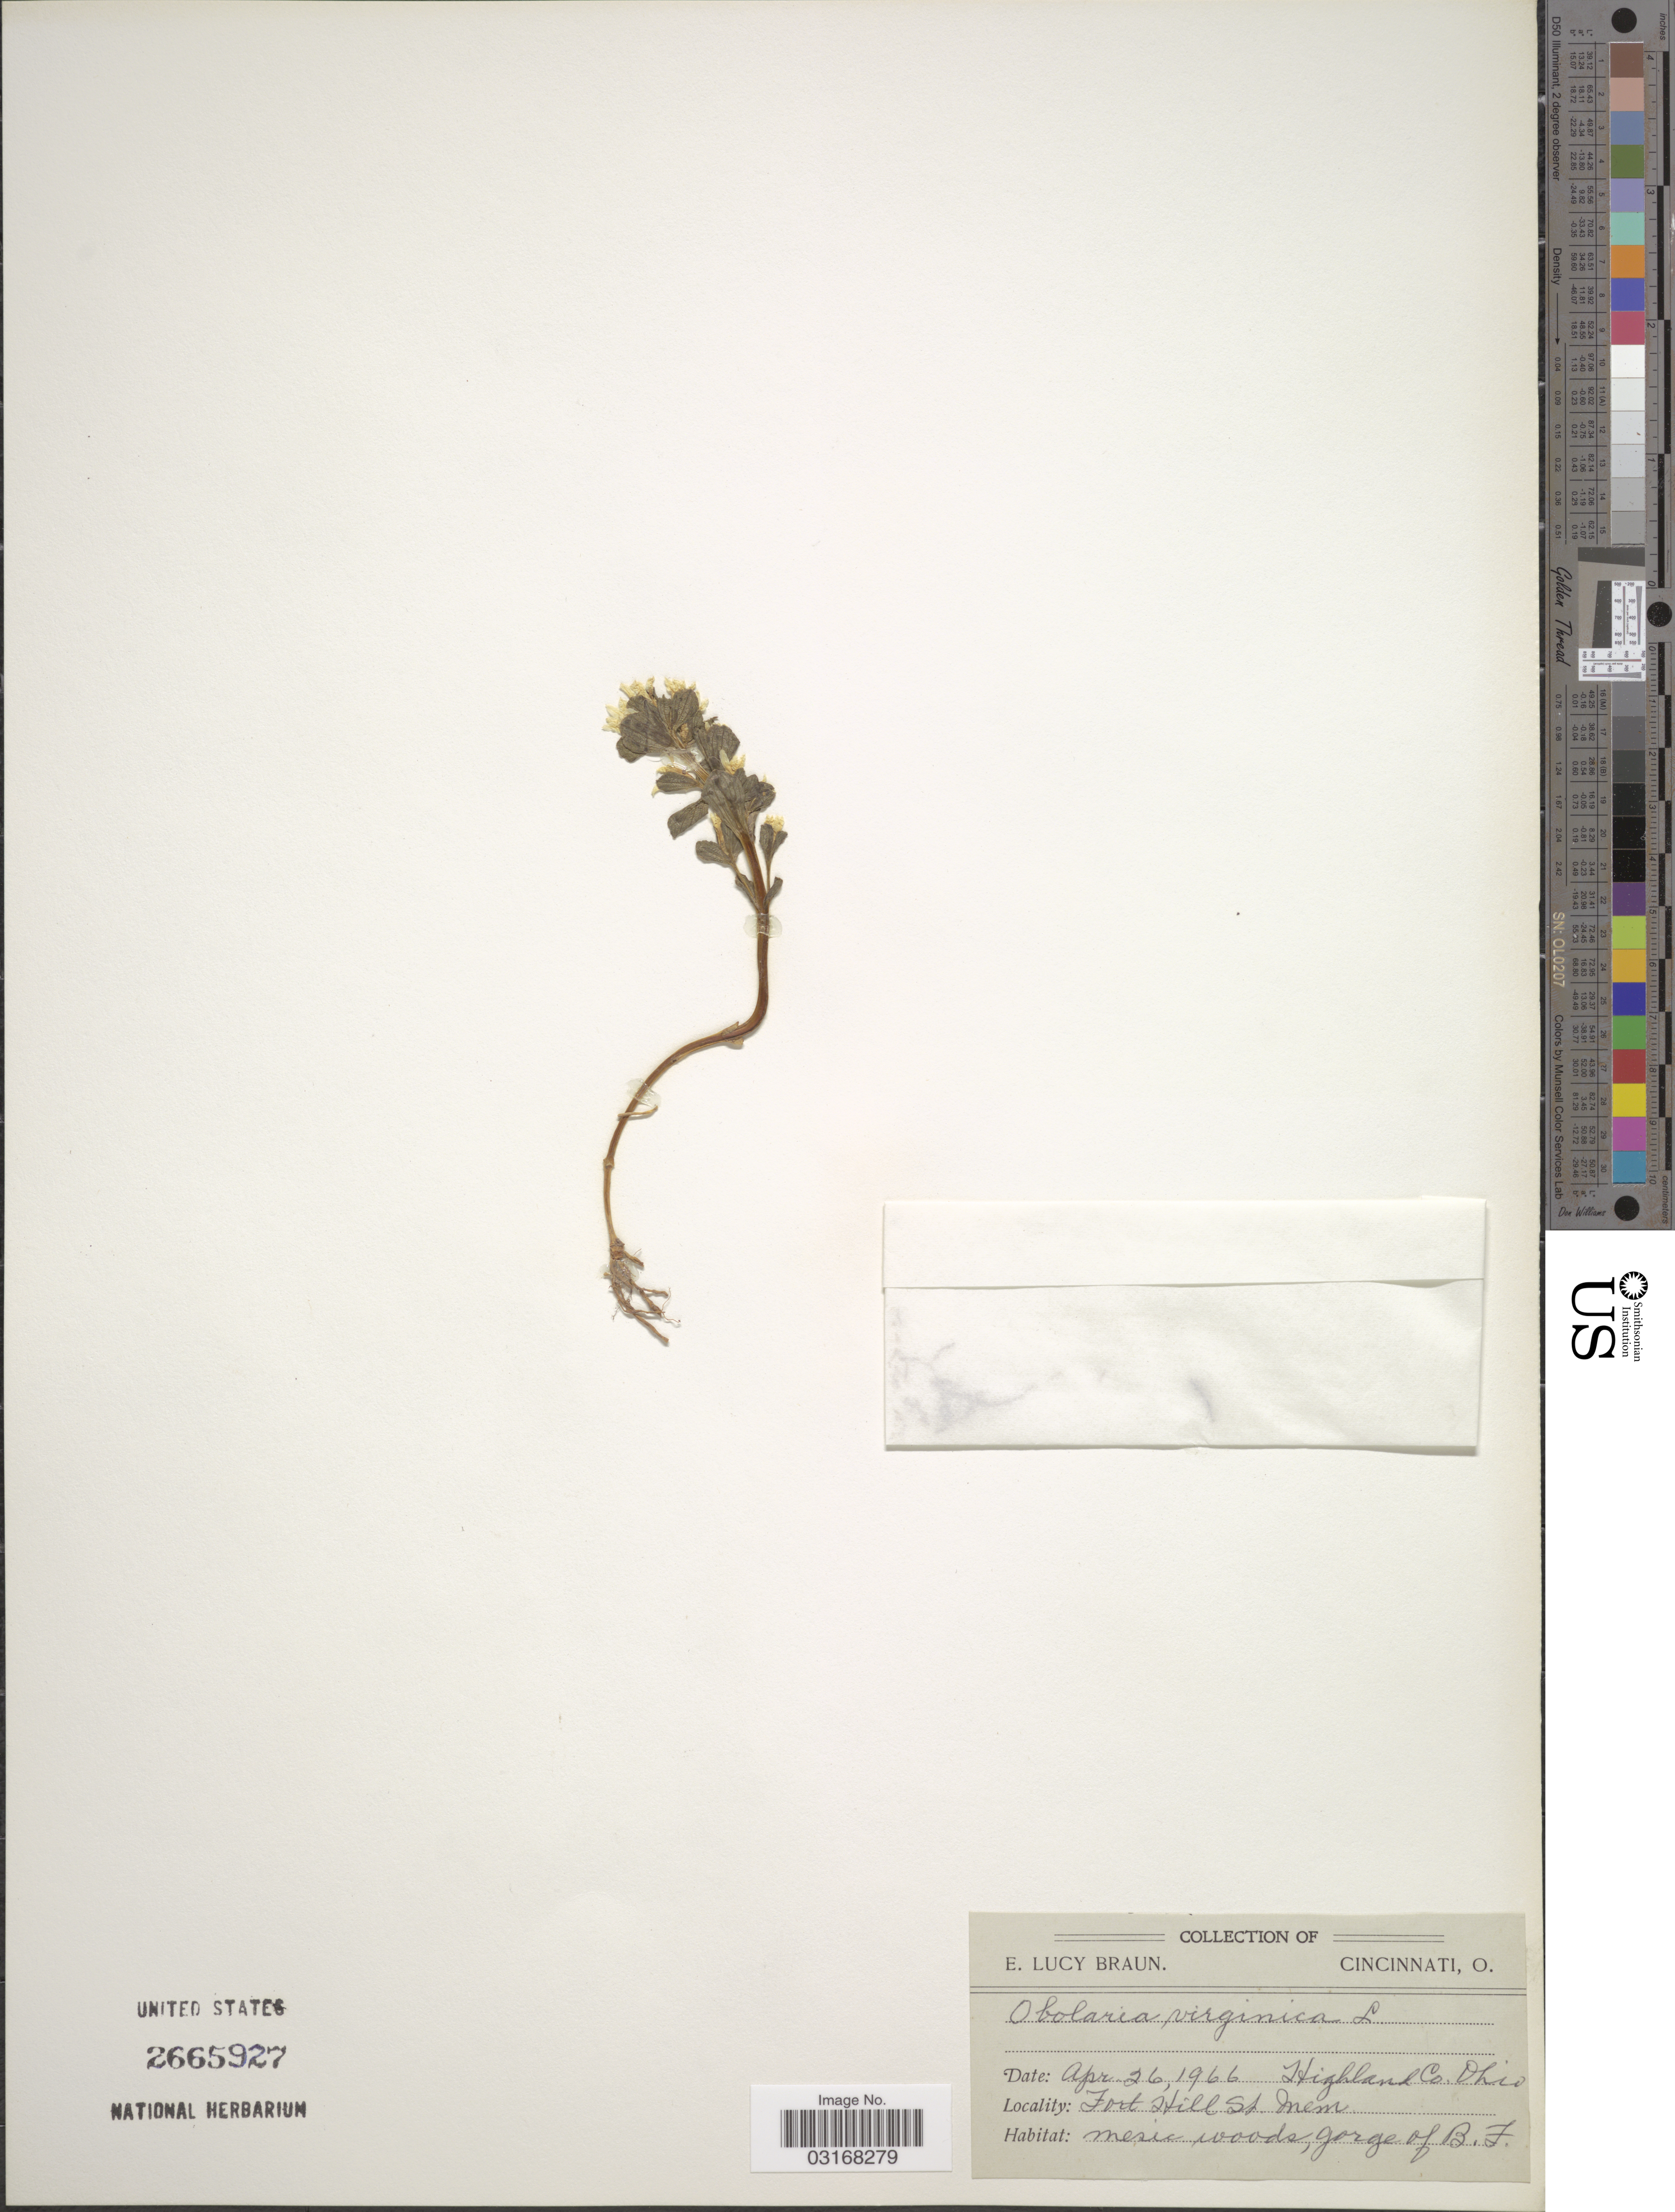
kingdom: Plantae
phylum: Tracheophyta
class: Magnoliopsida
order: Gentianales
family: Gentianaceae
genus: Obolaria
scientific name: Obolaria virginica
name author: L.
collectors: E. Braun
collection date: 1966-04-26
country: United States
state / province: Ohio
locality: Highland Co. Fort Hill St. Mem. Gorge of B. F.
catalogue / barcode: US 2665927